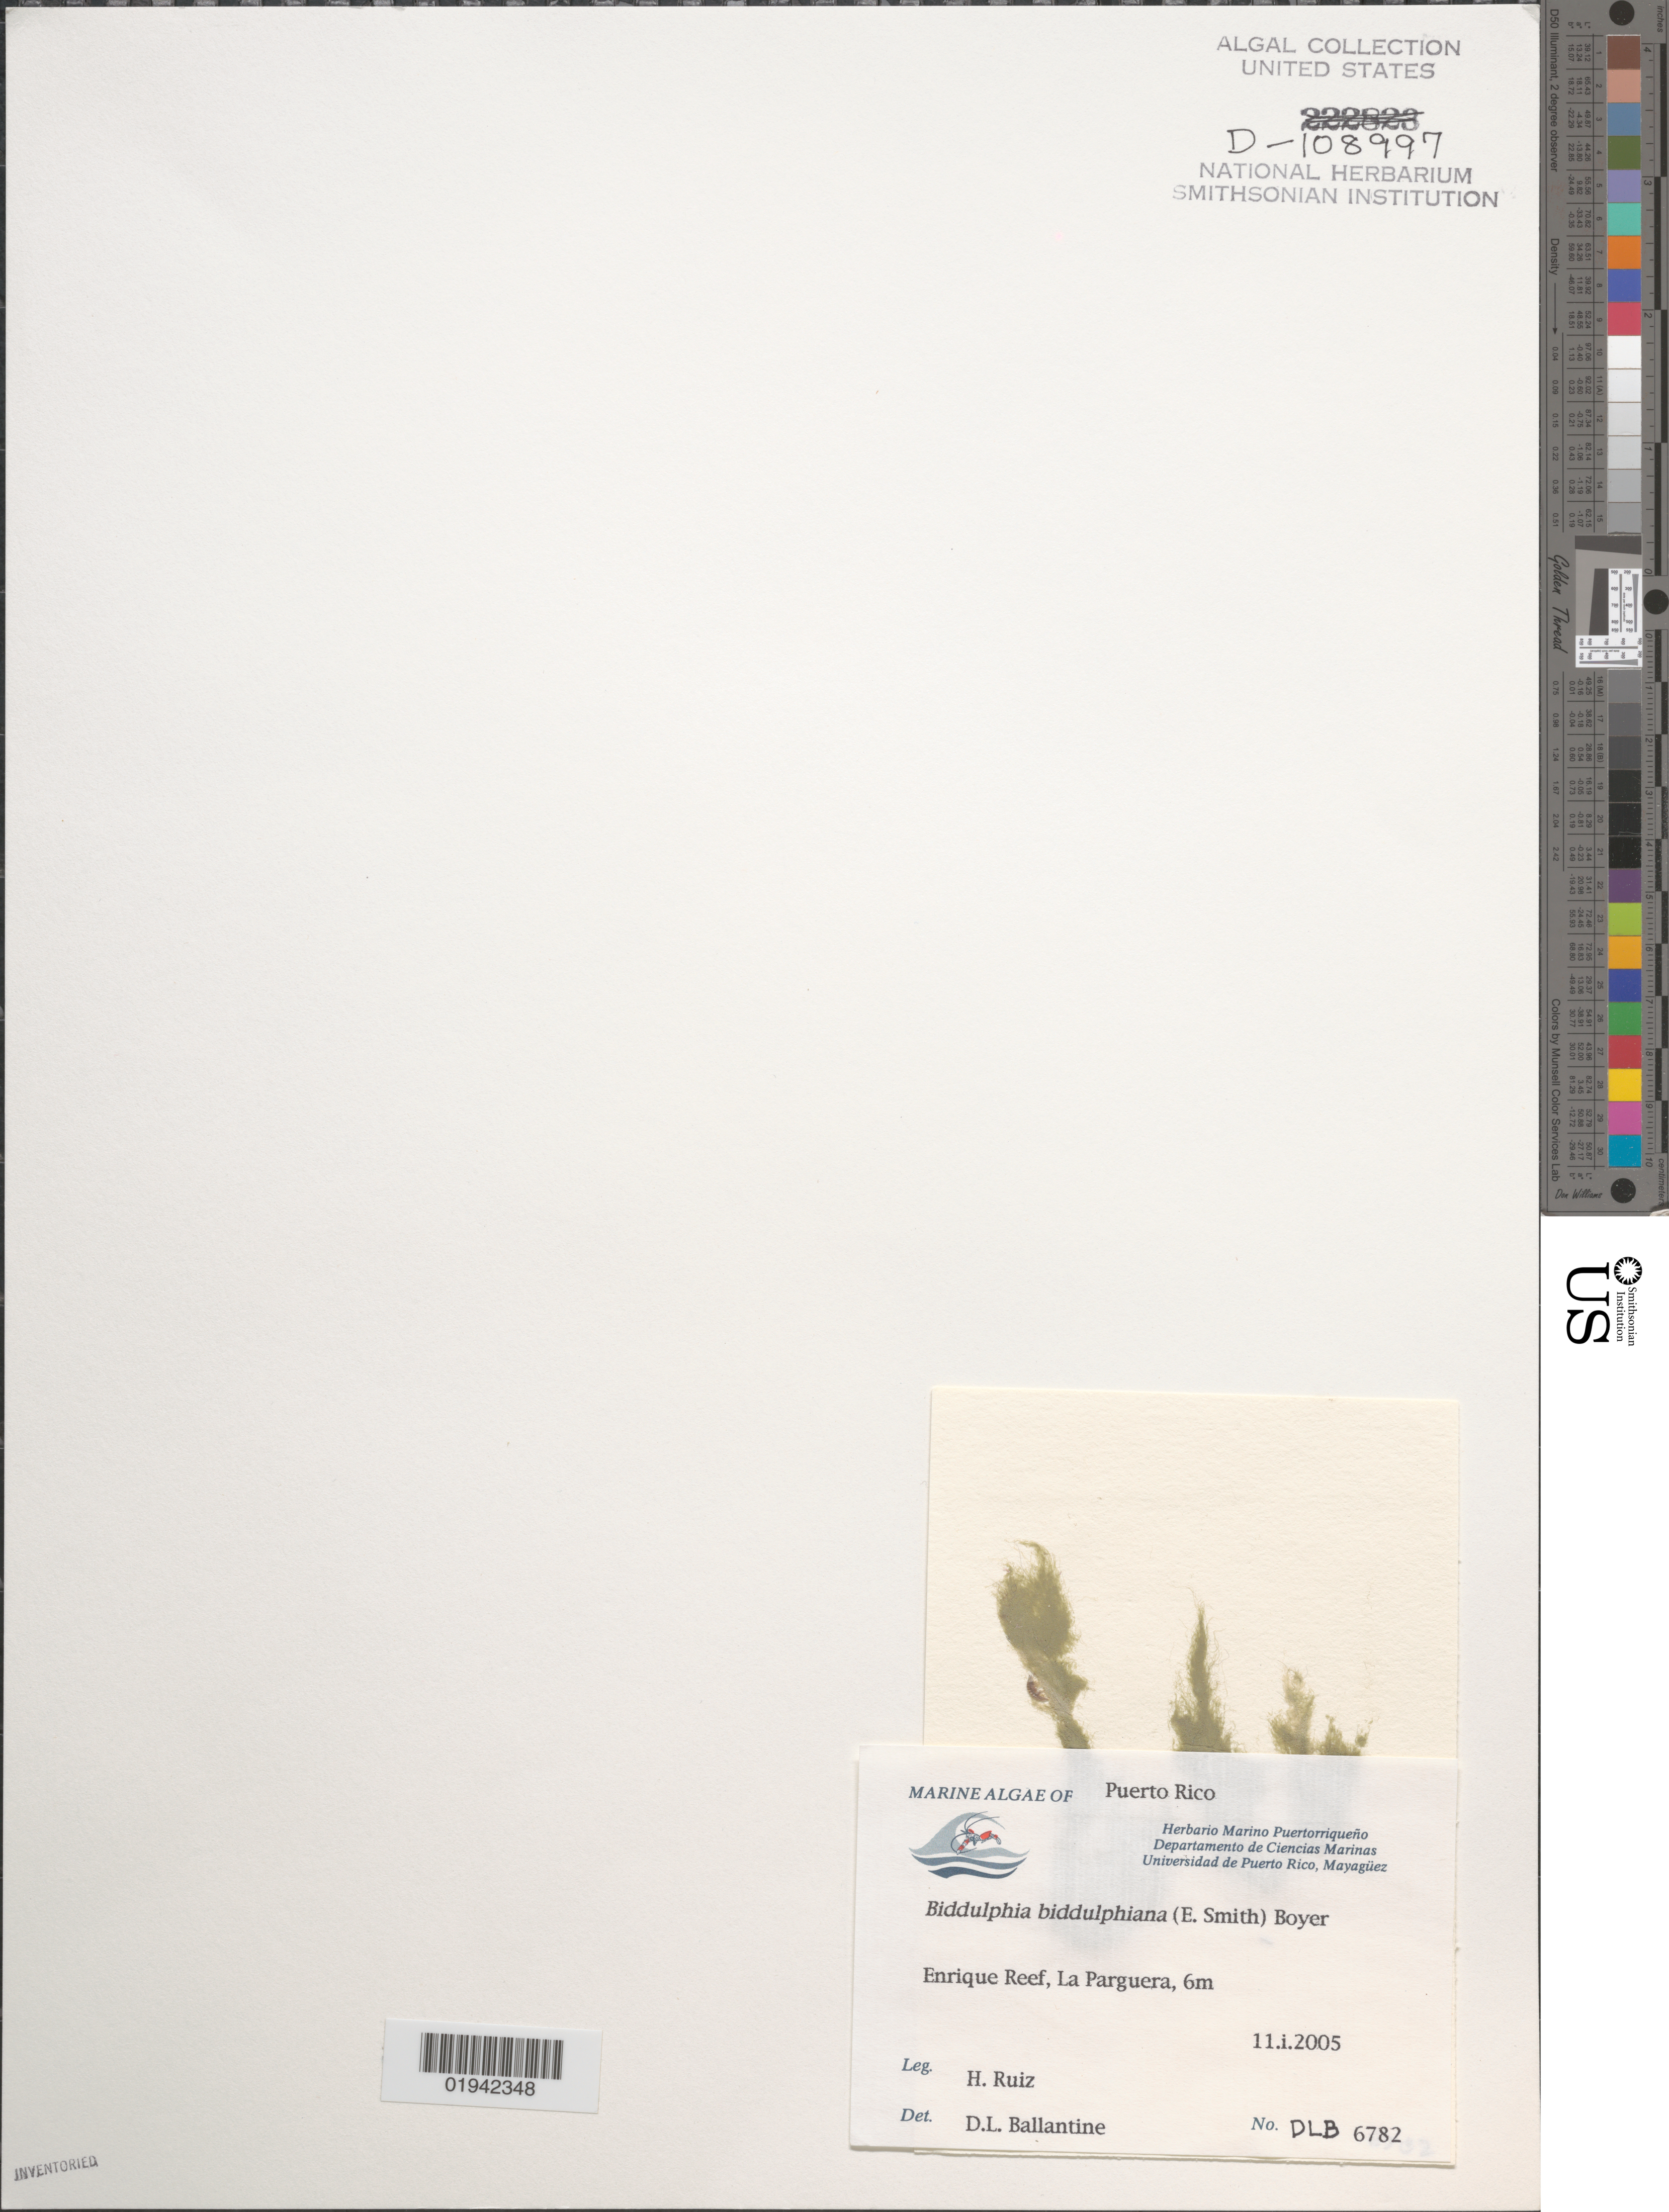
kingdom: Chromista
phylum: Ochrophyta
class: Bacillariophyceae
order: Biddulphiales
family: Biddulphiaceae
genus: Biddulphia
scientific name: Biddulphia biddulphiana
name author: (Sm.) C.S. Boyer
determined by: Ballantine, D. L.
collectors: H. Ruiz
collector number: DLB 6782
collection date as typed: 11 Jan 2005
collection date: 2005-01-11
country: Puerto Rico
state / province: Lajas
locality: Enrique Reef, La Parguera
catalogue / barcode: US D108997